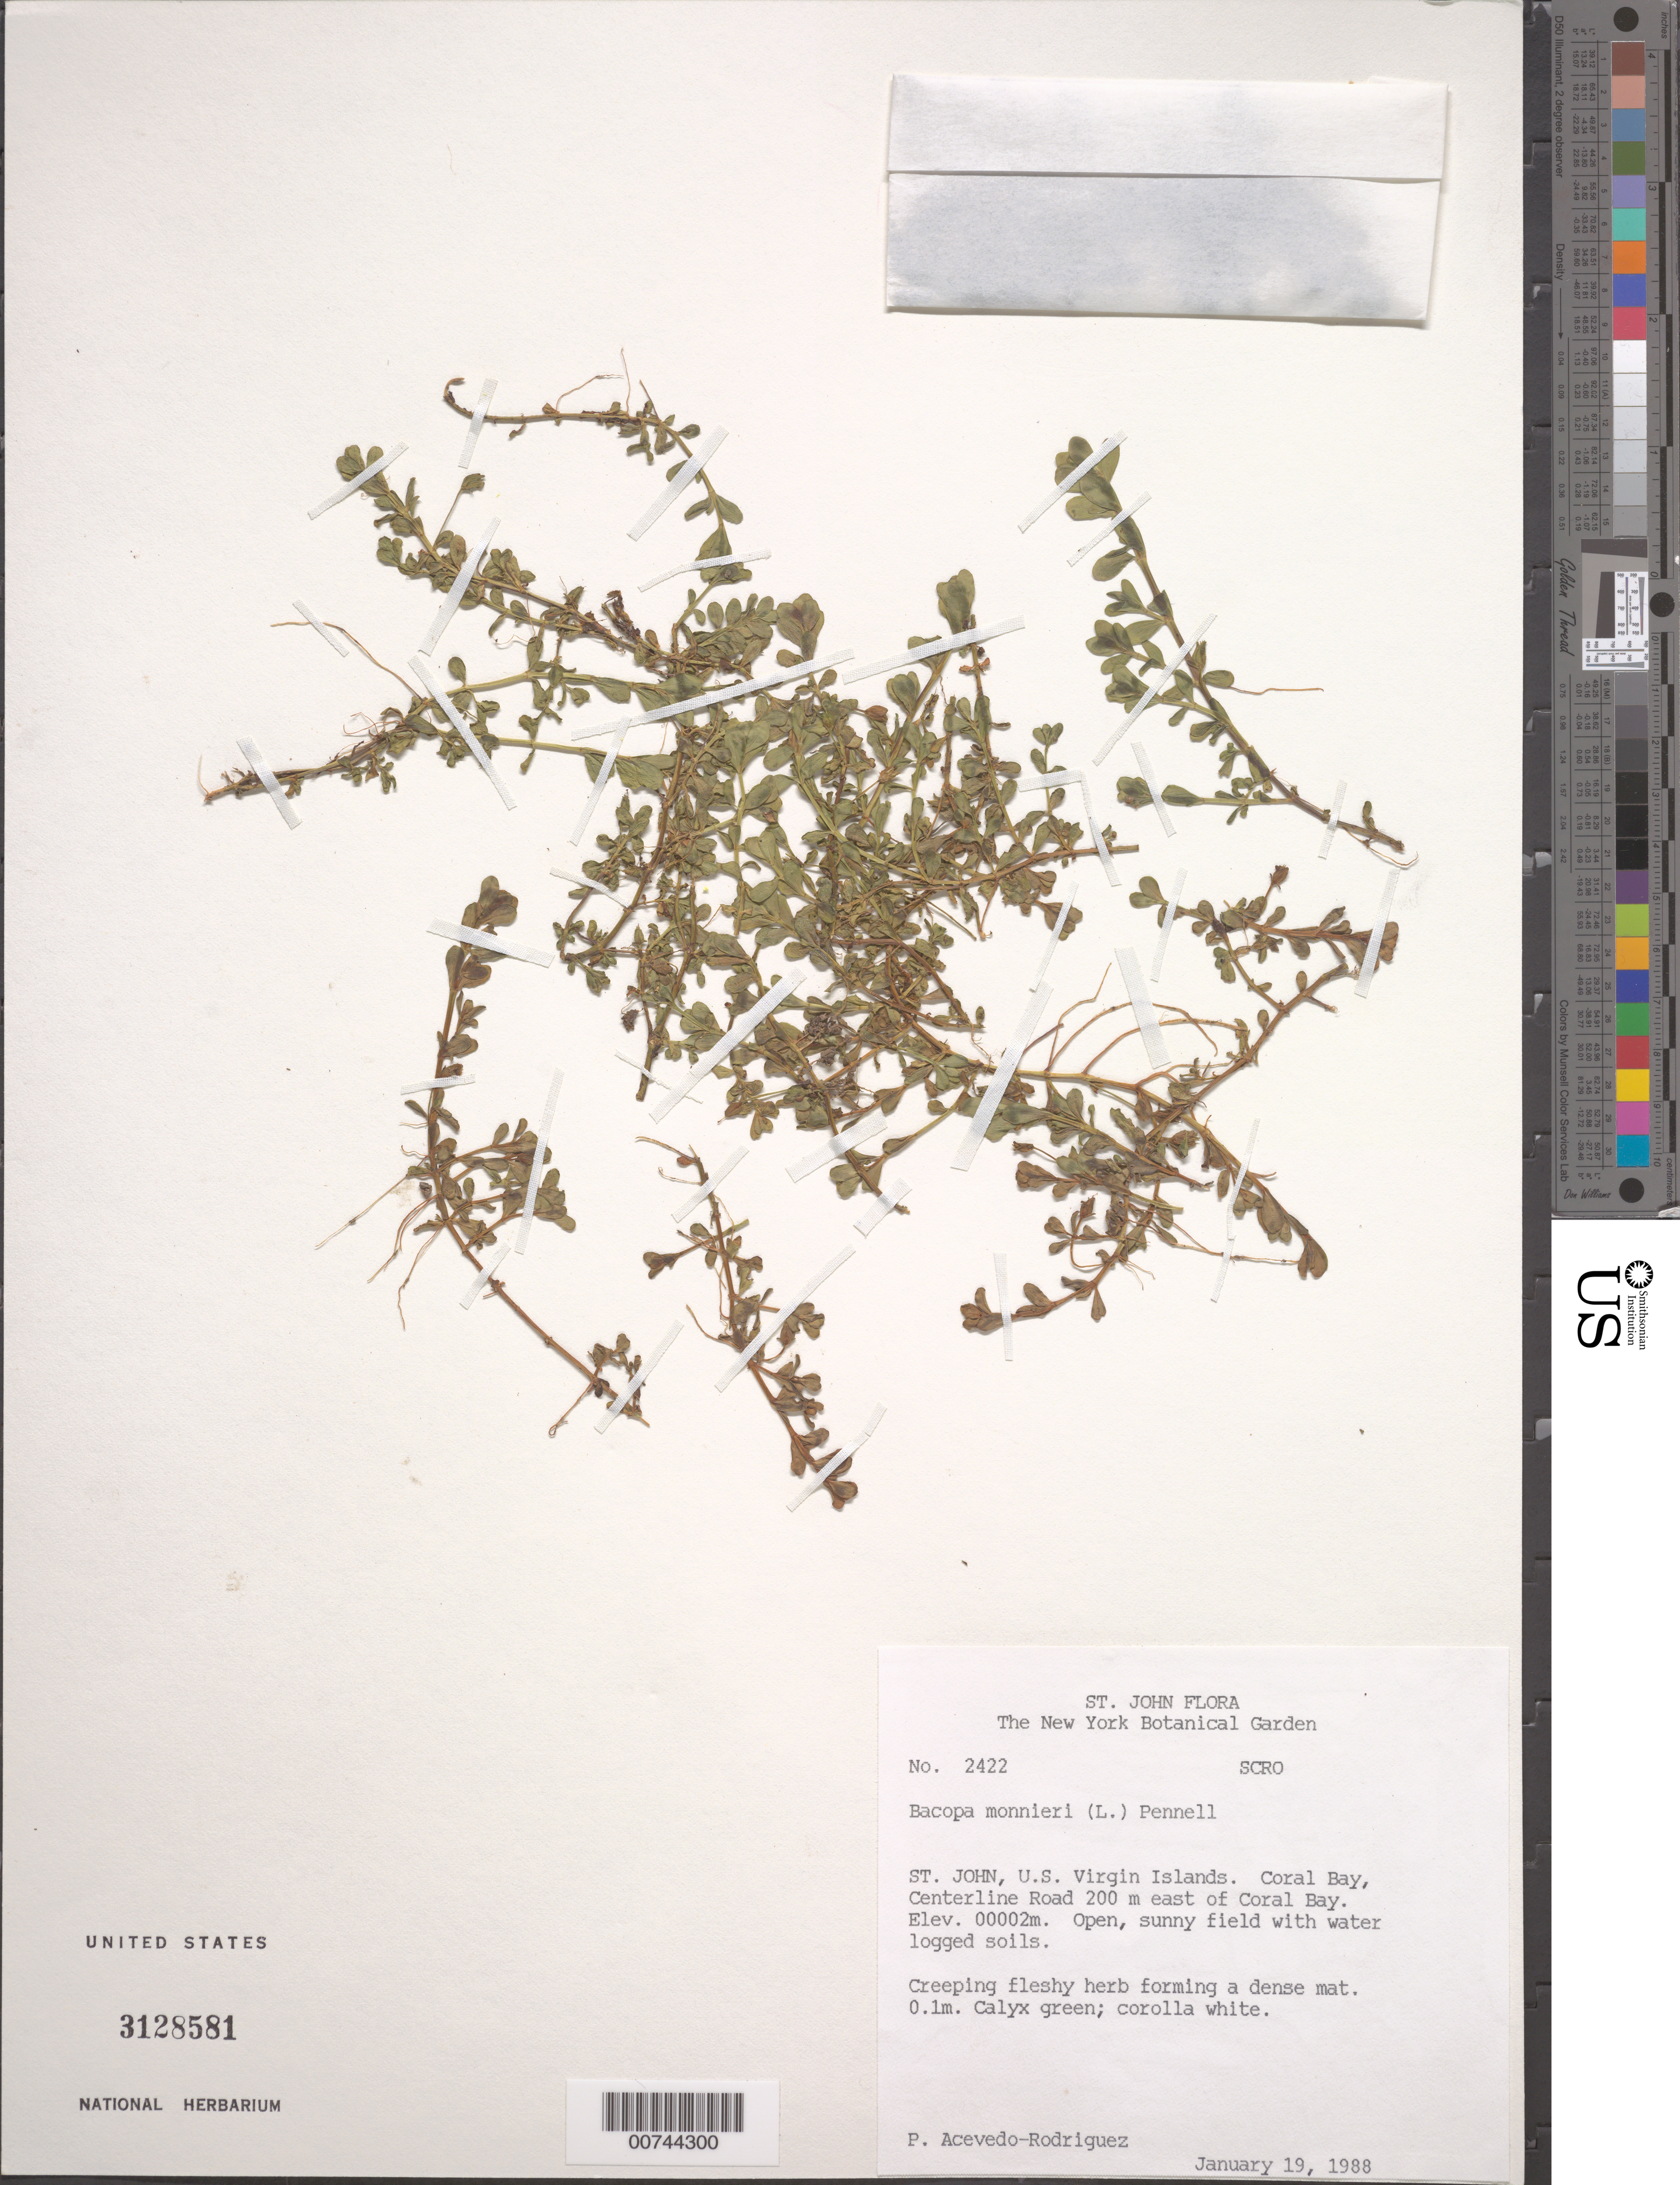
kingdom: Plantae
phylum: Tracheophyta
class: Magnoliopsida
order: Lamiales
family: Plantaginaceae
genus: Bacopa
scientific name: Bacopa monnieri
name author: (L.) Wettst.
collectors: P. Acevedo-Rodr.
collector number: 2422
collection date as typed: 19 Jan 1988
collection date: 1988-01-19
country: U.S. Virgin Islands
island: St. John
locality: Coral Bay Quarter; Center Line Road 200 m east of Coral Bay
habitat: Open, sunny field with water logged soils.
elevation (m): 2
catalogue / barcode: US 3128581